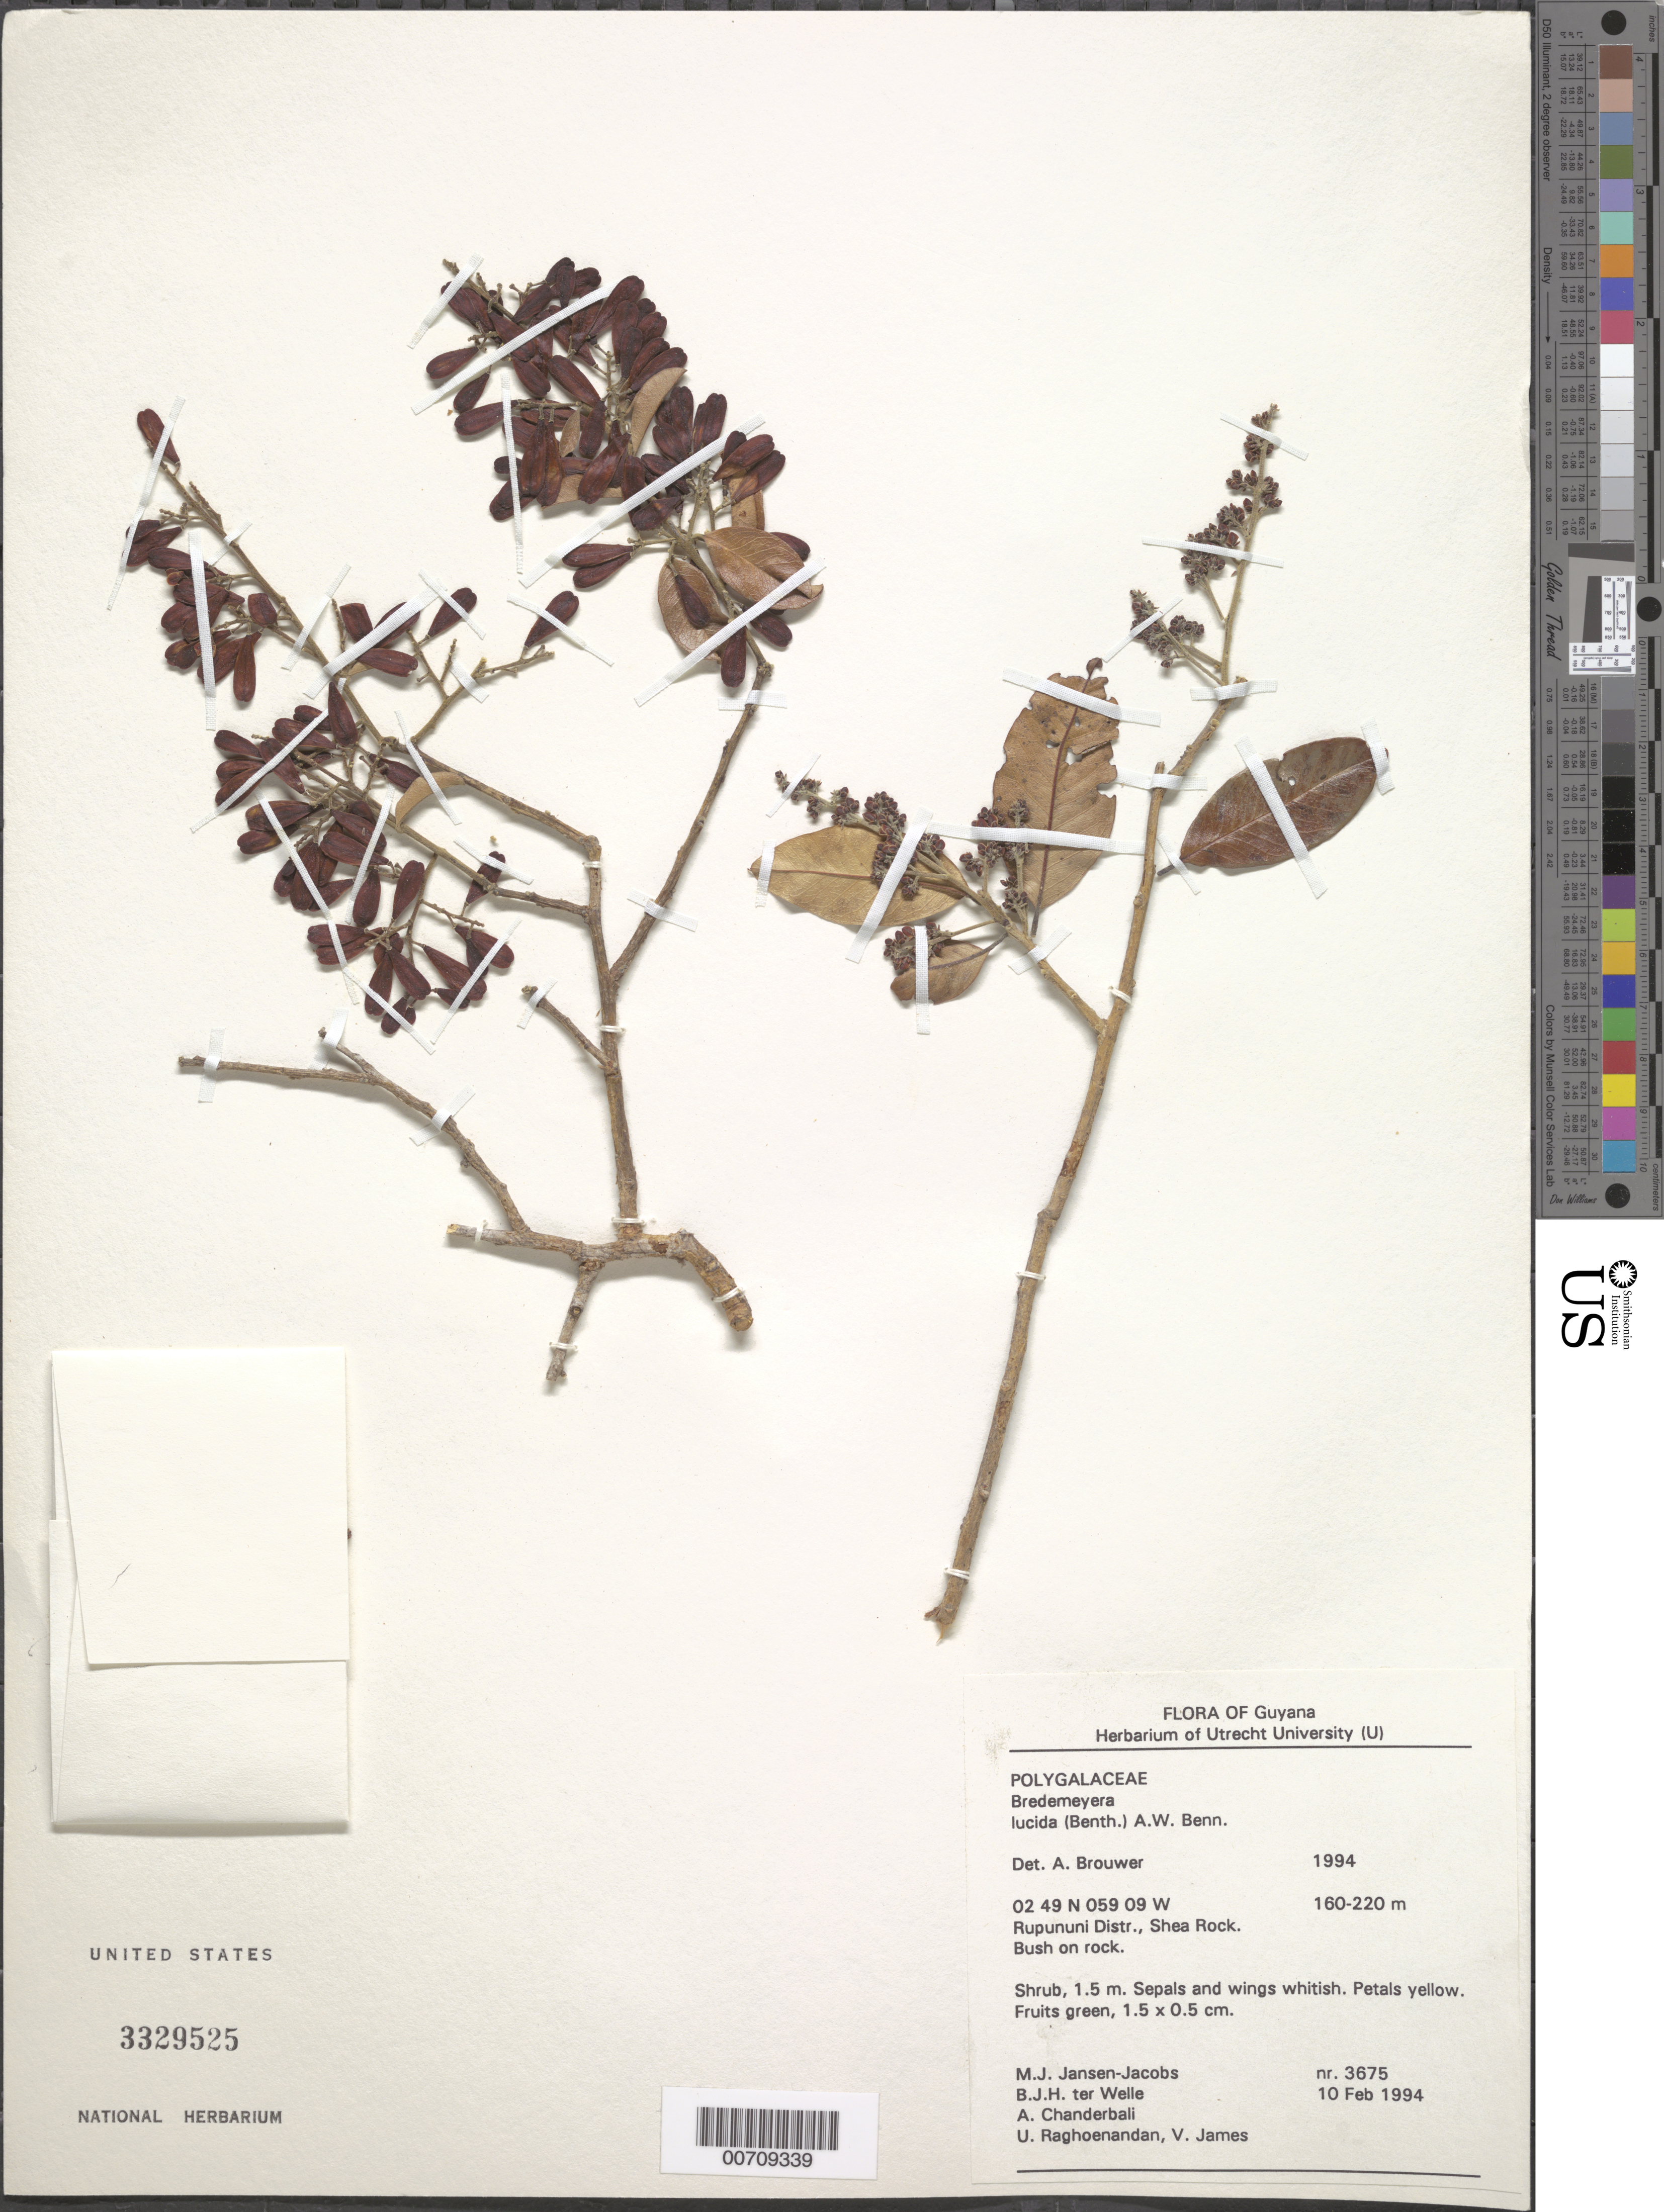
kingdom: Plantae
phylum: Tracheophyta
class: Magnoliopsida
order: Fabales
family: Polygalaceae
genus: Bredemeyera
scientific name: Bredemeyera lucida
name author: (Benth.) Klotzsch ex Hassk.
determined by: Jacobs-Brouwer, A.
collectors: M. J. Jansen-Jacobs, B. Welle, A. S. Chanderbali, U. Raghoenandan & V. James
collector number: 3675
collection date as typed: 10-Feb-94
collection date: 1994-02-10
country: Guyana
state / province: U. Takutu-U. Essequibo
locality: Shea Rock, Rupununi Dist.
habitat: Bush on rock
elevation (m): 160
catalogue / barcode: US 3329525